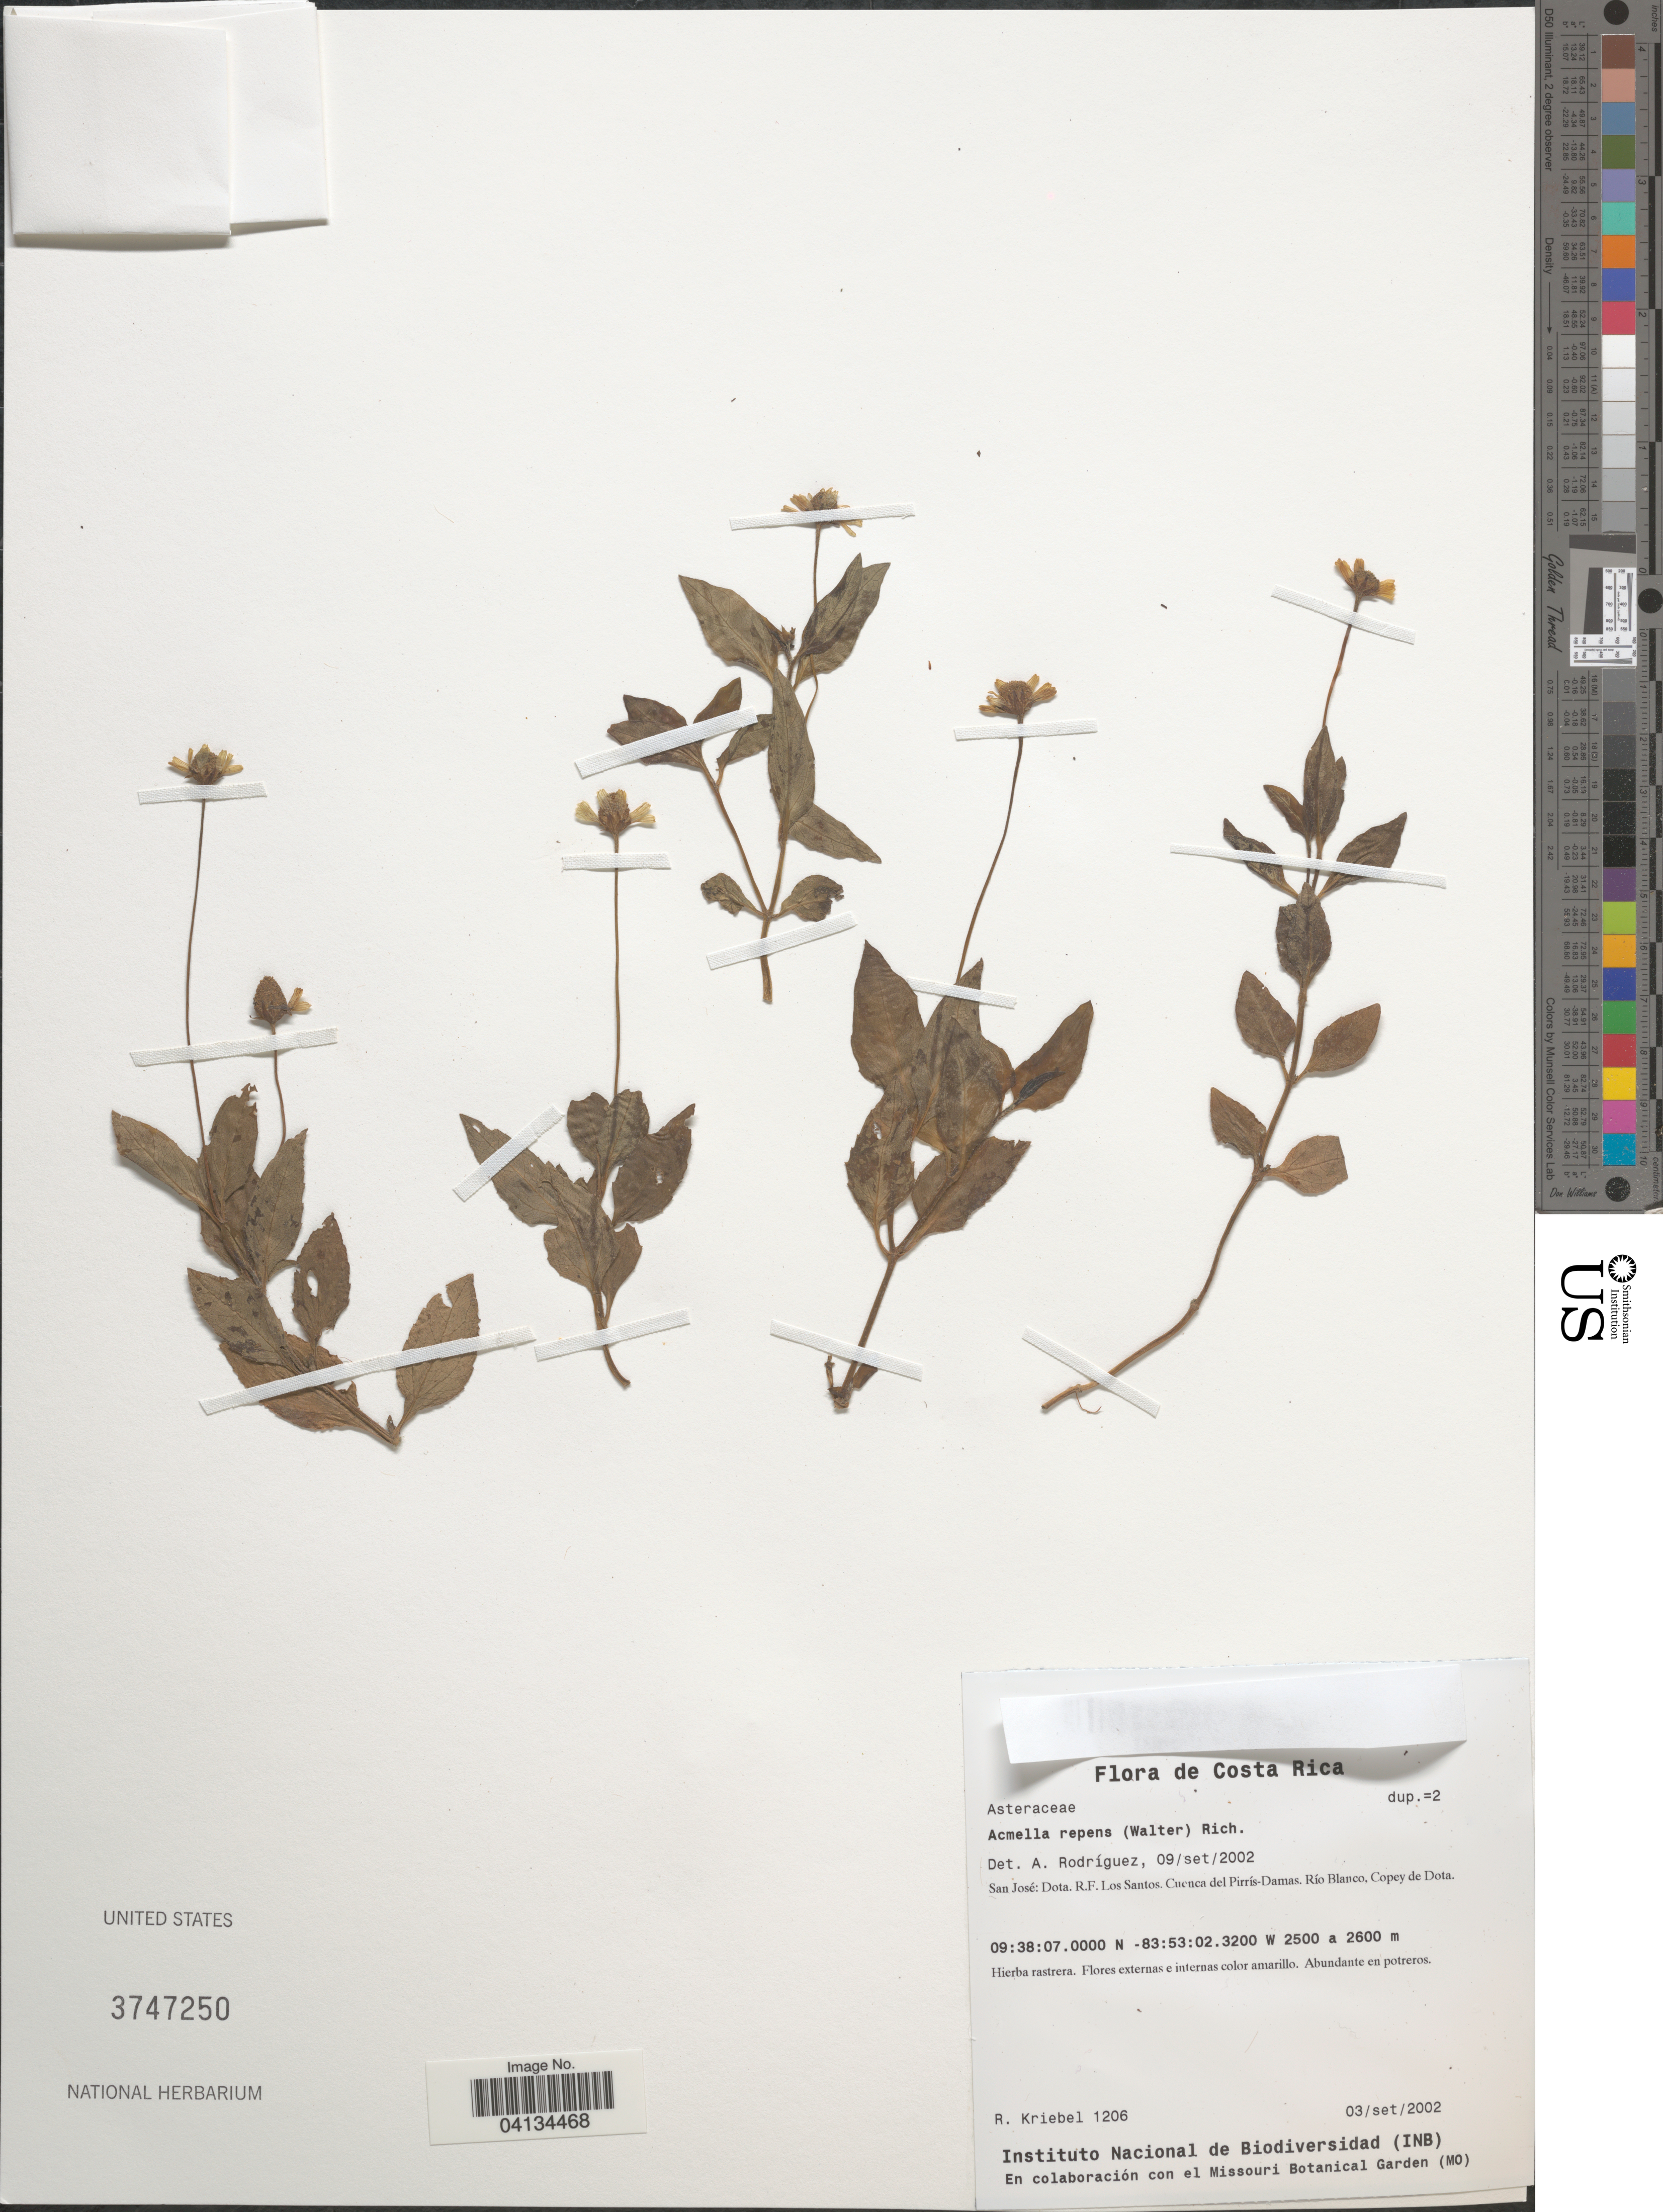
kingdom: Plantae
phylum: Tracheophyta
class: Magnoliopsida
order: Asterales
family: Asteraceae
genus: Acmella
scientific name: Acmella repens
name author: (Walter) Rich.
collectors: R. Kriebel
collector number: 1206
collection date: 2002-09-03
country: Costa Rica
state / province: San José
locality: Dota. R.F. Los Santos. Cuenca del Pirrís-Damas. Río Blanco, Copey de Dota.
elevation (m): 2500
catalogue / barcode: US 3747250